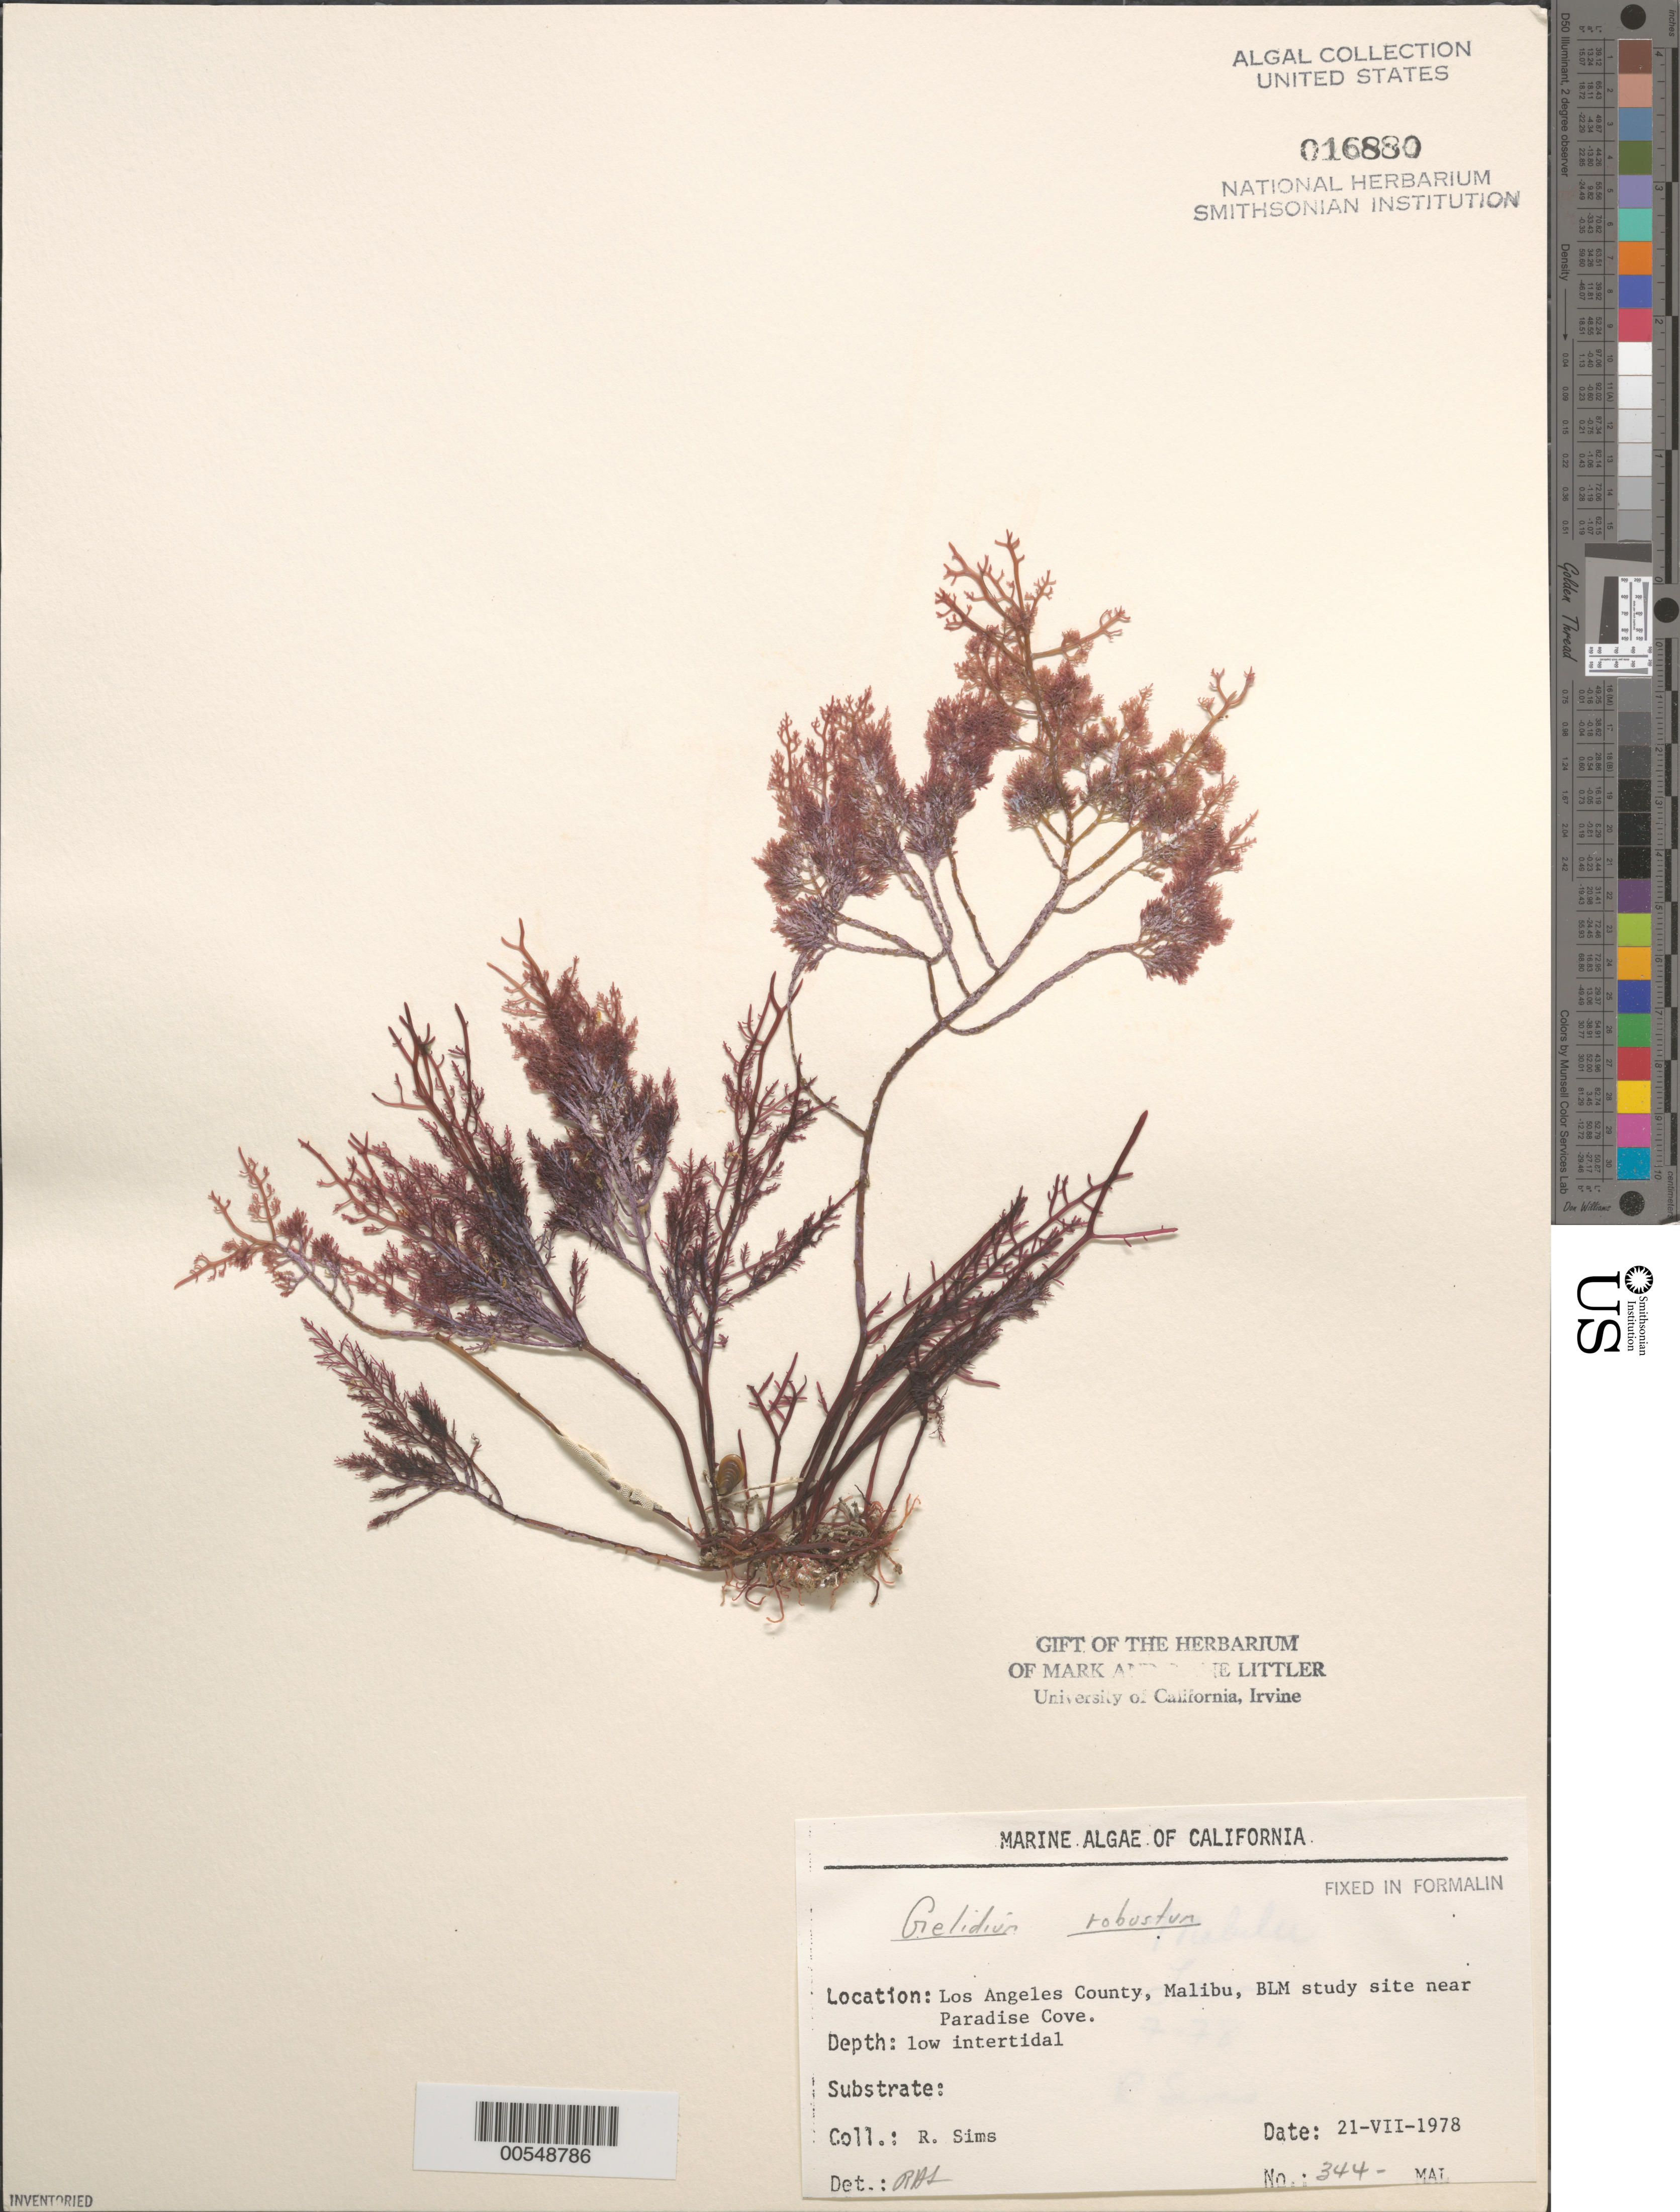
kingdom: Plantae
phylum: Rhodophyta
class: Florideophyceae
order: Gelidiales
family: Gelidiaceae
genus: Gelidium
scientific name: Gelidium robustum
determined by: Sims, Robert H.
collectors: R. H. Sims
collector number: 344-MAL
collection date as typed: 21 Jul 1978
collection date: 1978-07-21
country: United States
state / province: California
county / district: Los Angeles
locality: Malibu, near Paradise Cove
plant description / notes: BLM-SOCALBIGHT Rocky Intertidal Survey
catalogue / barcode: US 16880